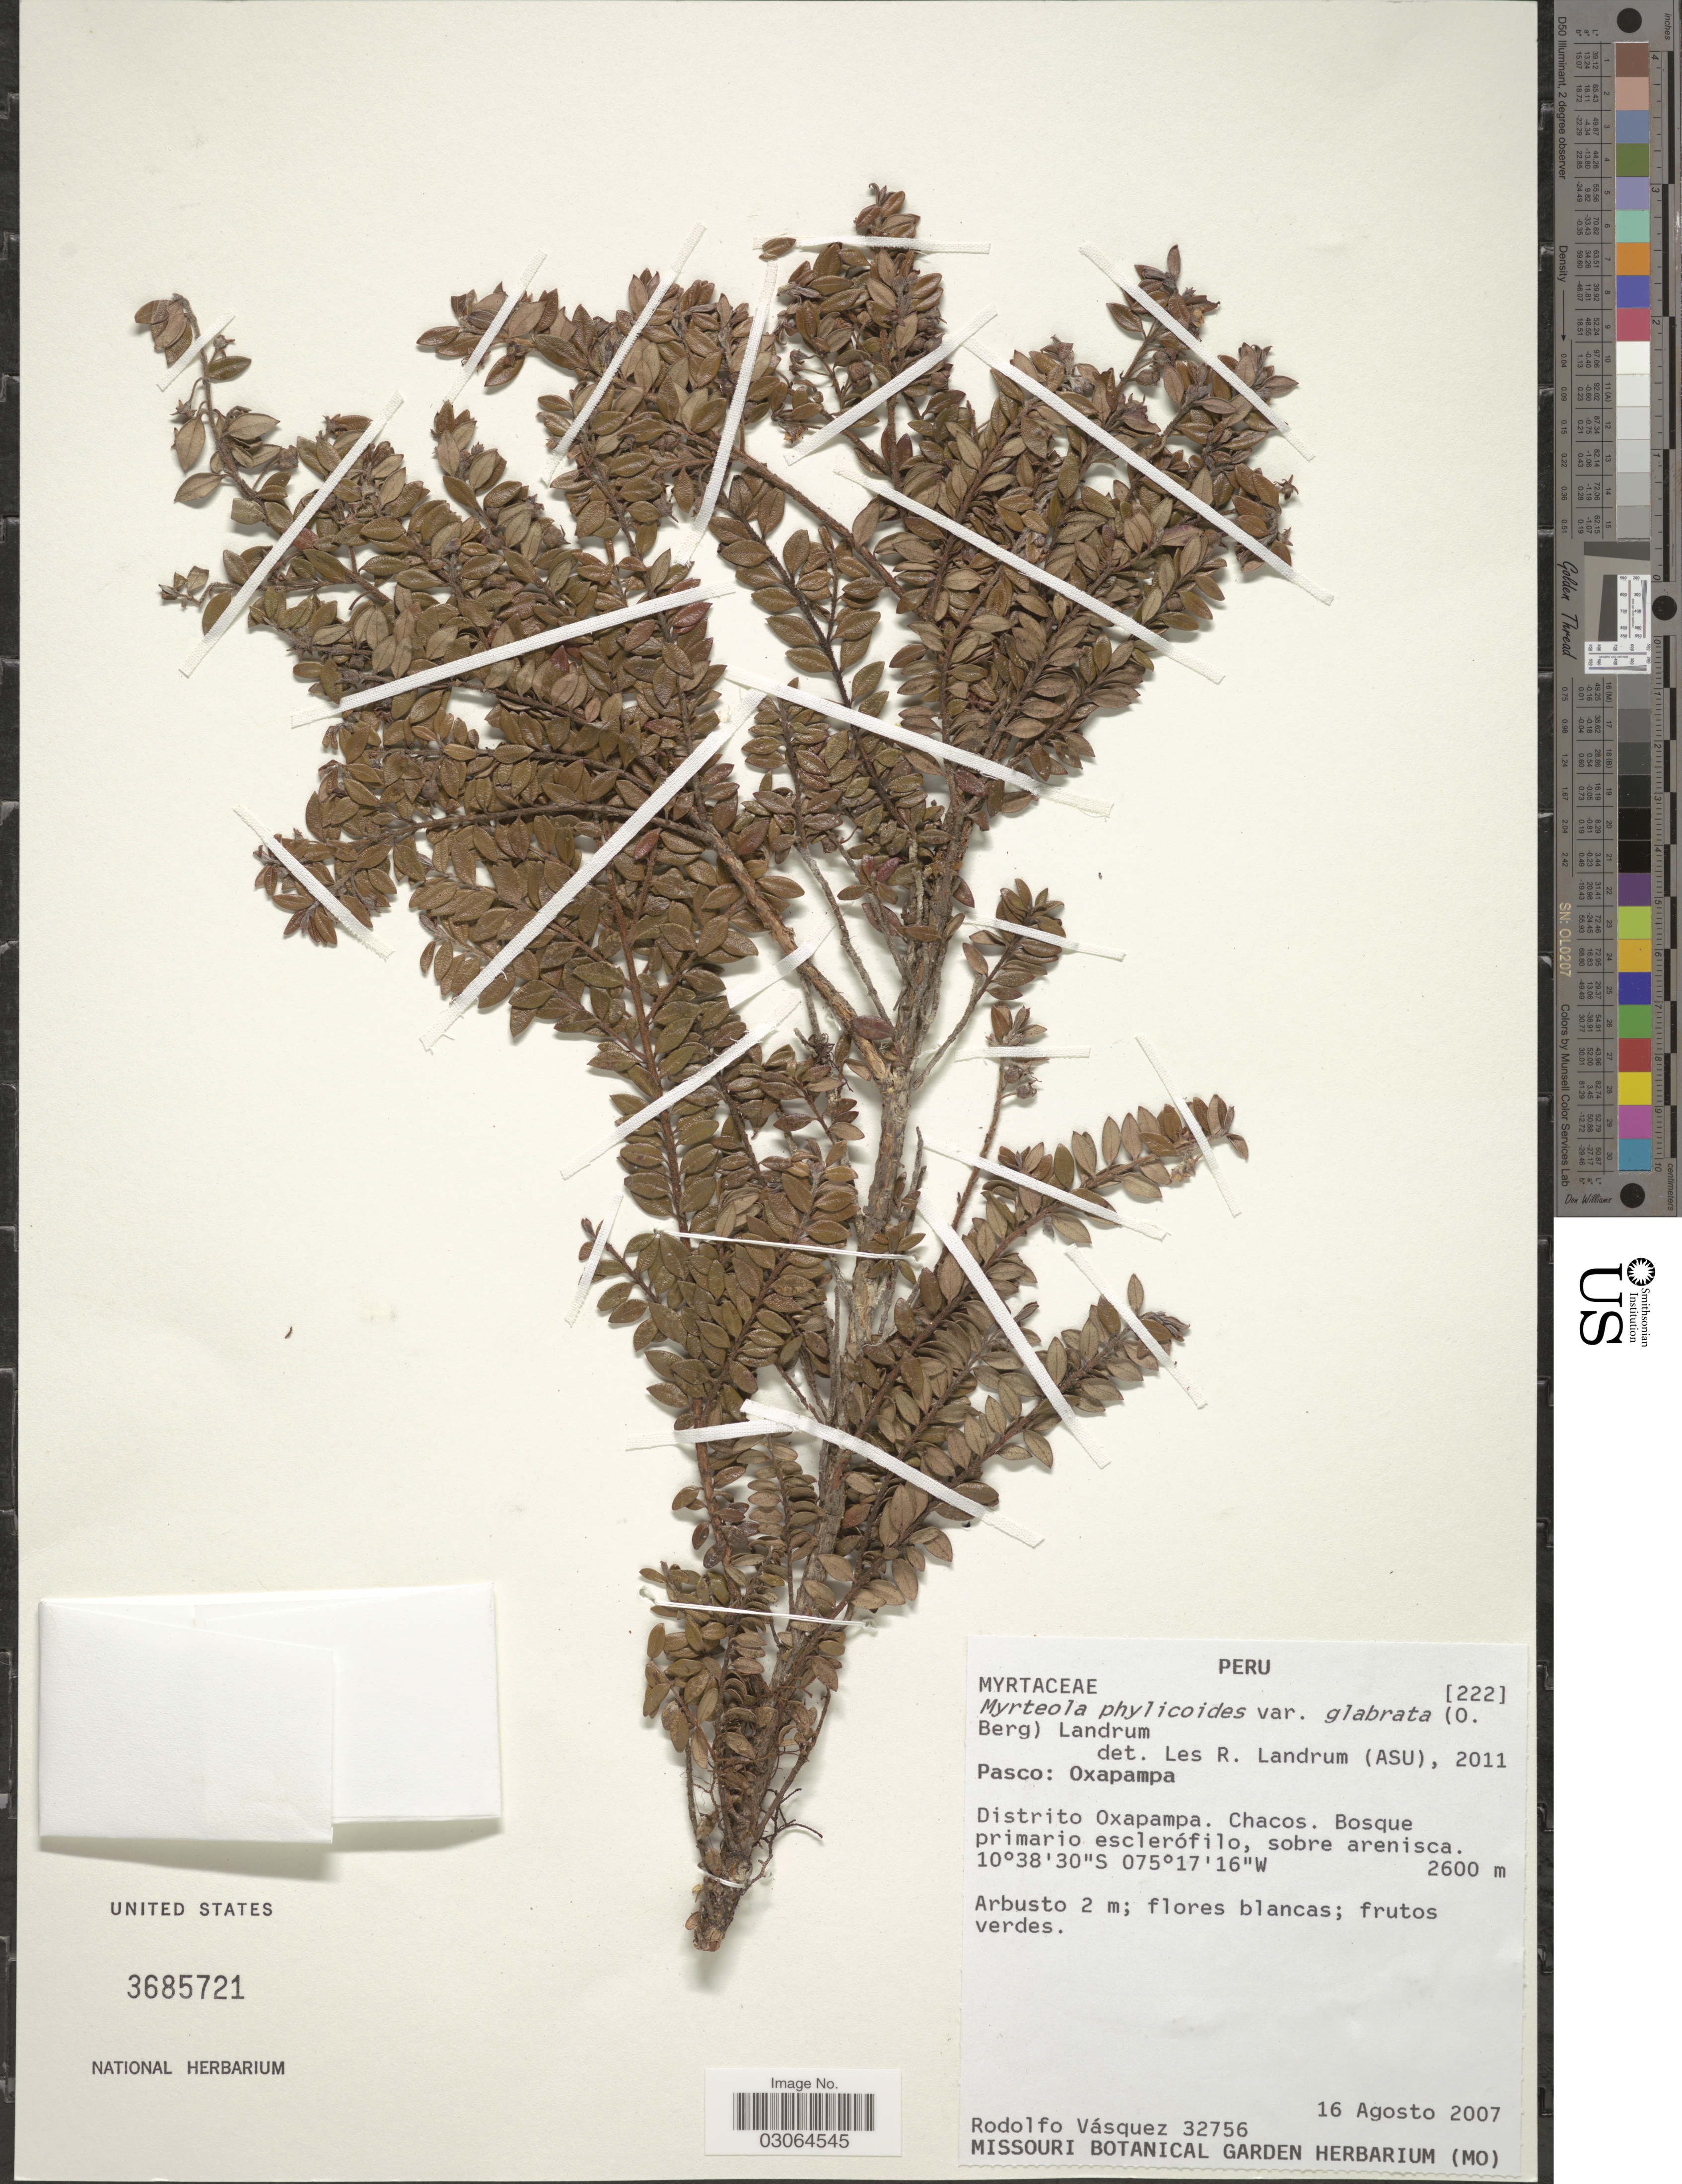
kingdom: Plantae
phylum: Tracheophyta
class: Magnoliopsida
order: Myrtales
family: Myrtaceae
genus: Myrteola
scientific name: Myrteola phylicoides var. glabrata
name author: (O. Berg) Landrum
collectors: R. Vásquez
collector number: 32756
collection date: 2007-08-16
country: Peru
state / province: Pasco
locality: Oxapampa, Distrito Oxapampa. Chacos.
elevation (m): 2600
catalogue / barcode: US 3685721